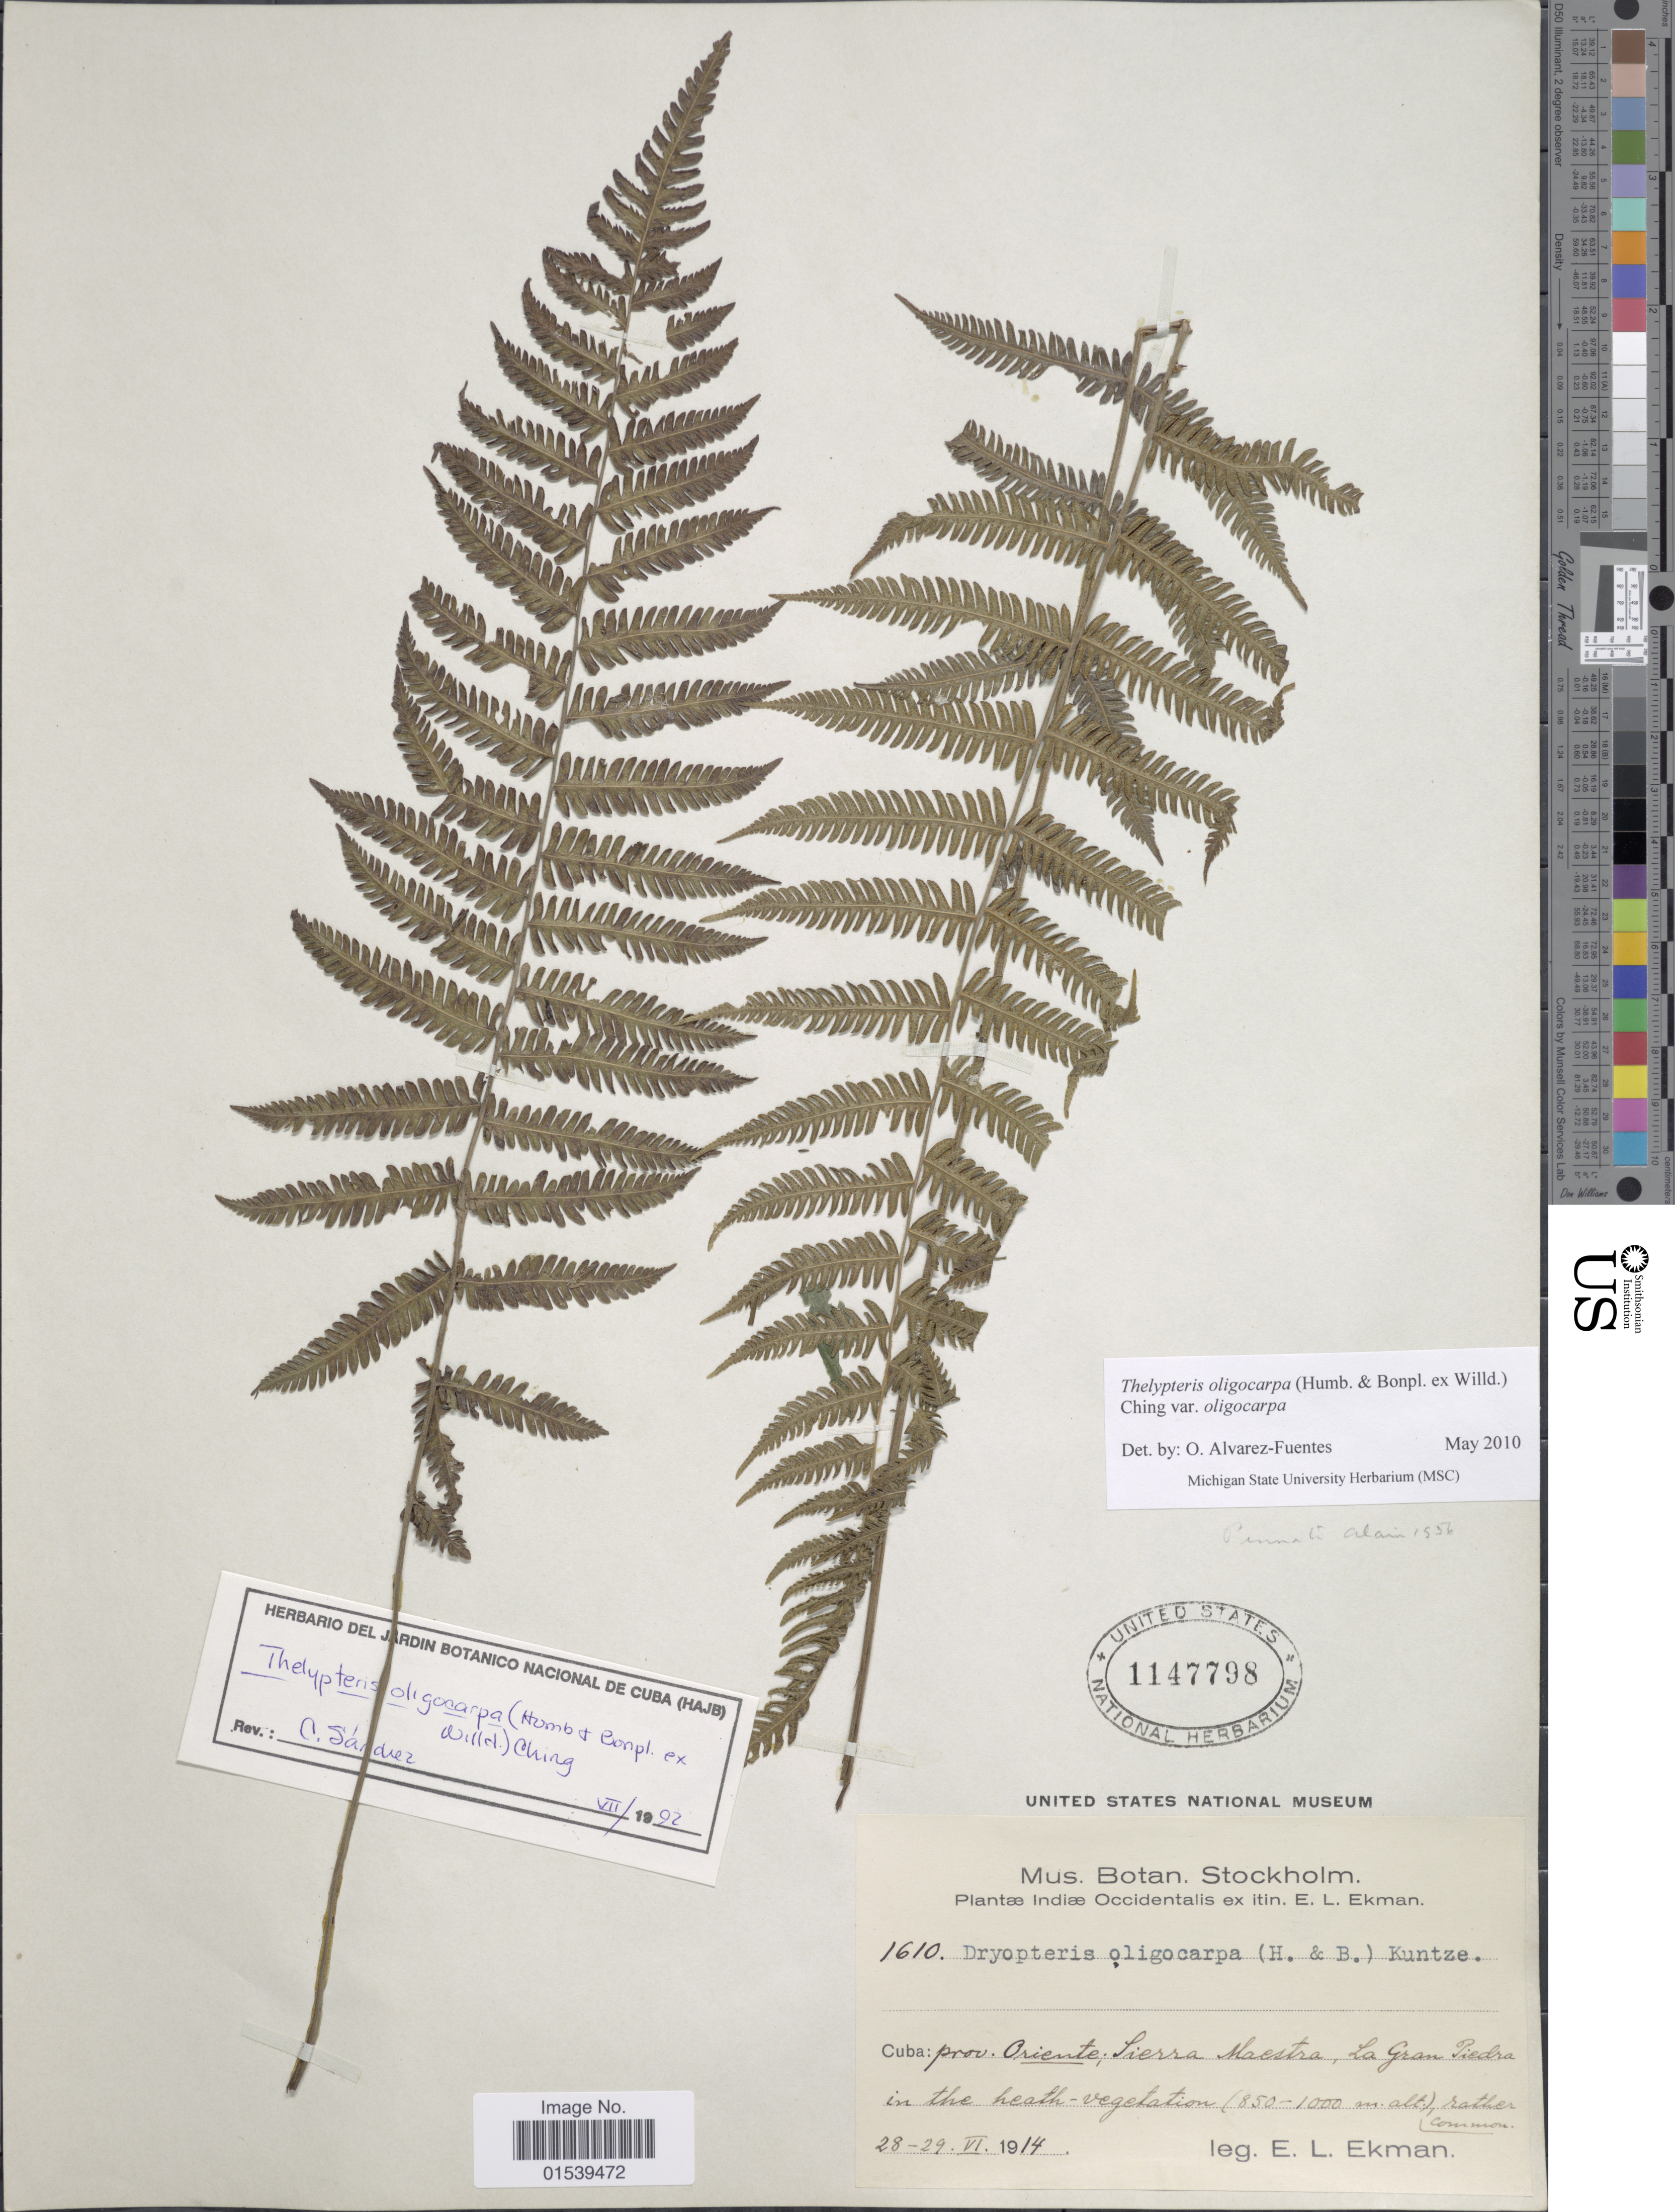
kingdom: Plantae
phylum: Tracheophyta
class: Polypodiopsida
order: Polypodiales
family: Thelypteridaceae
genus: Amauropelta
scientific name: Amauropelta oligocarpa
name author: (Humb. & Bonpl. ex Willd.) Pic. Serm.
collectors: E. L. Ekman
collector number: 1610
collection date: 1914-06-28/1914-06-29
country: Cuba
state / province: Oriente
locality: Cuba: prov. Oriente; Sierra Maestra, La Gran Piedra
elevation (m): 850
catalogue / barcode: US 1147798